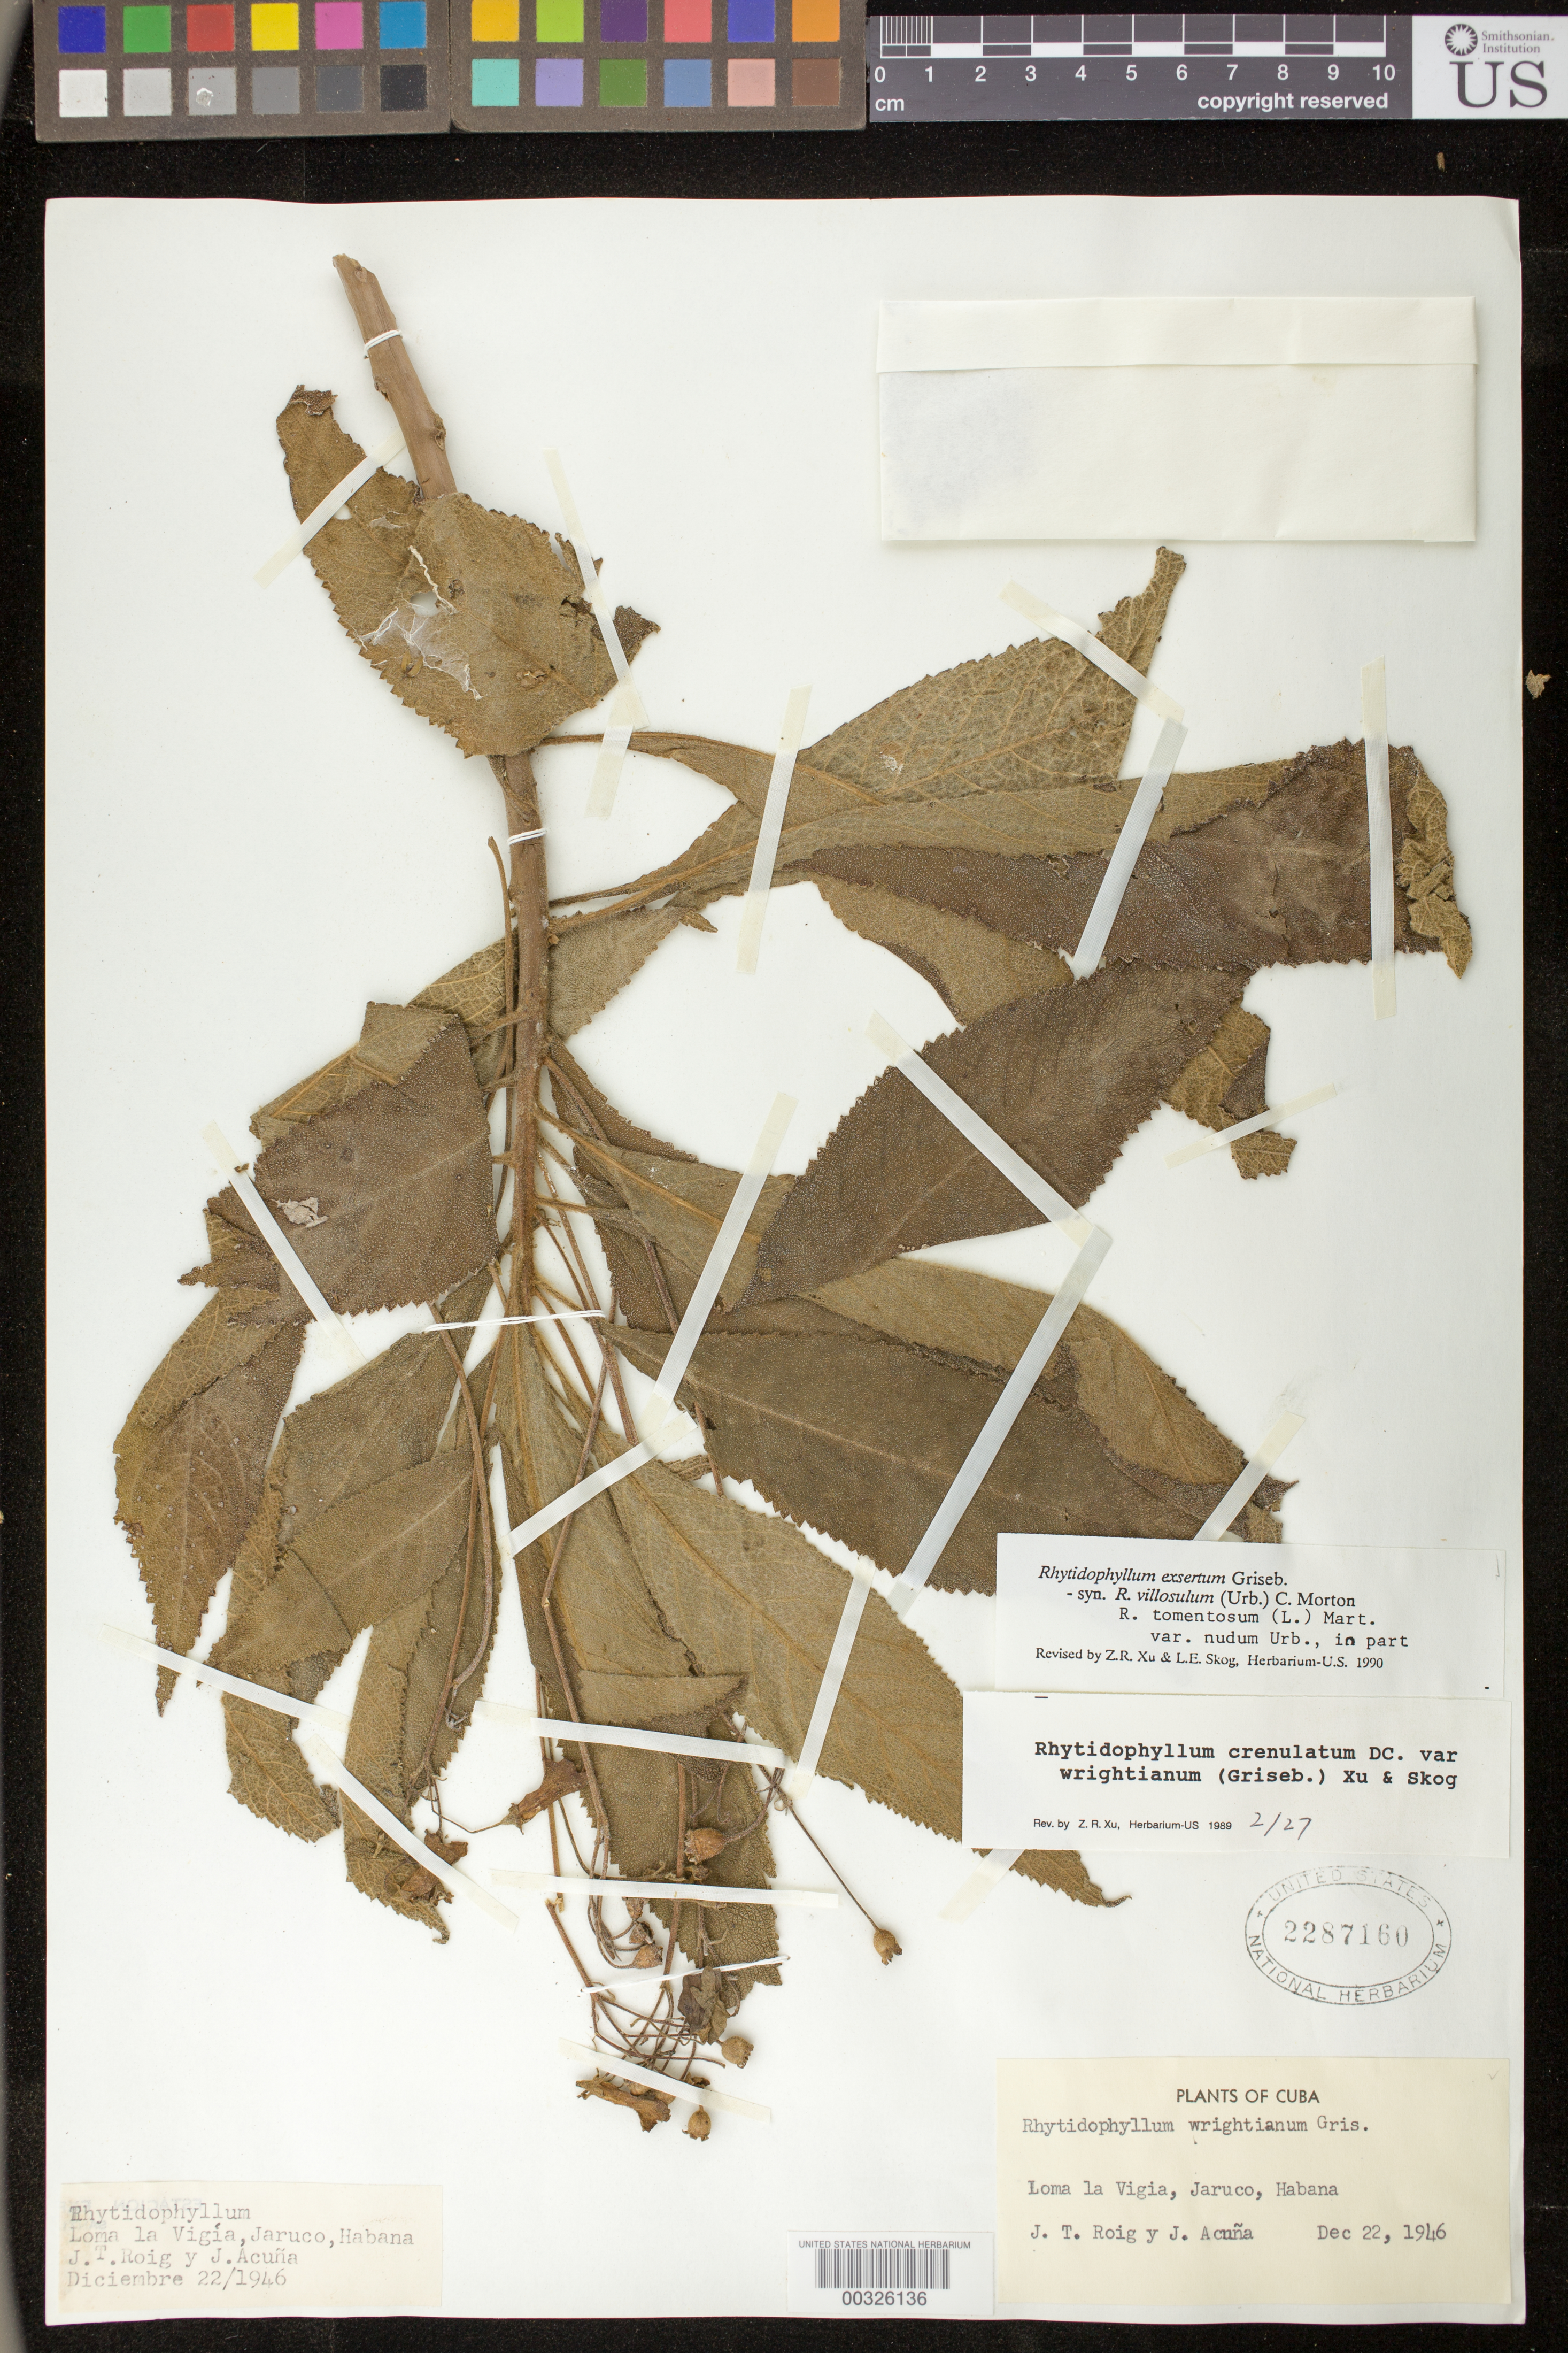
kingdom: Plantae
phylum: Tracheophyta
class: Magnoliopsida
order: Lamiales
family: Gesneriaceae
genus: Rhytidophyllum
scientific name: Rhytidophyllum exsertum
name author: Griseb.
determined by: Skog, Laurence E.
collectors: J. Roig & J. Acuña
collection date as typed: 22 Dec 1946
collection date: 1946-12-22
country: Cuba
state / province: La Habana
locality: Loma la Vigía, Jaruco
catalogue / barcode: US 2287160